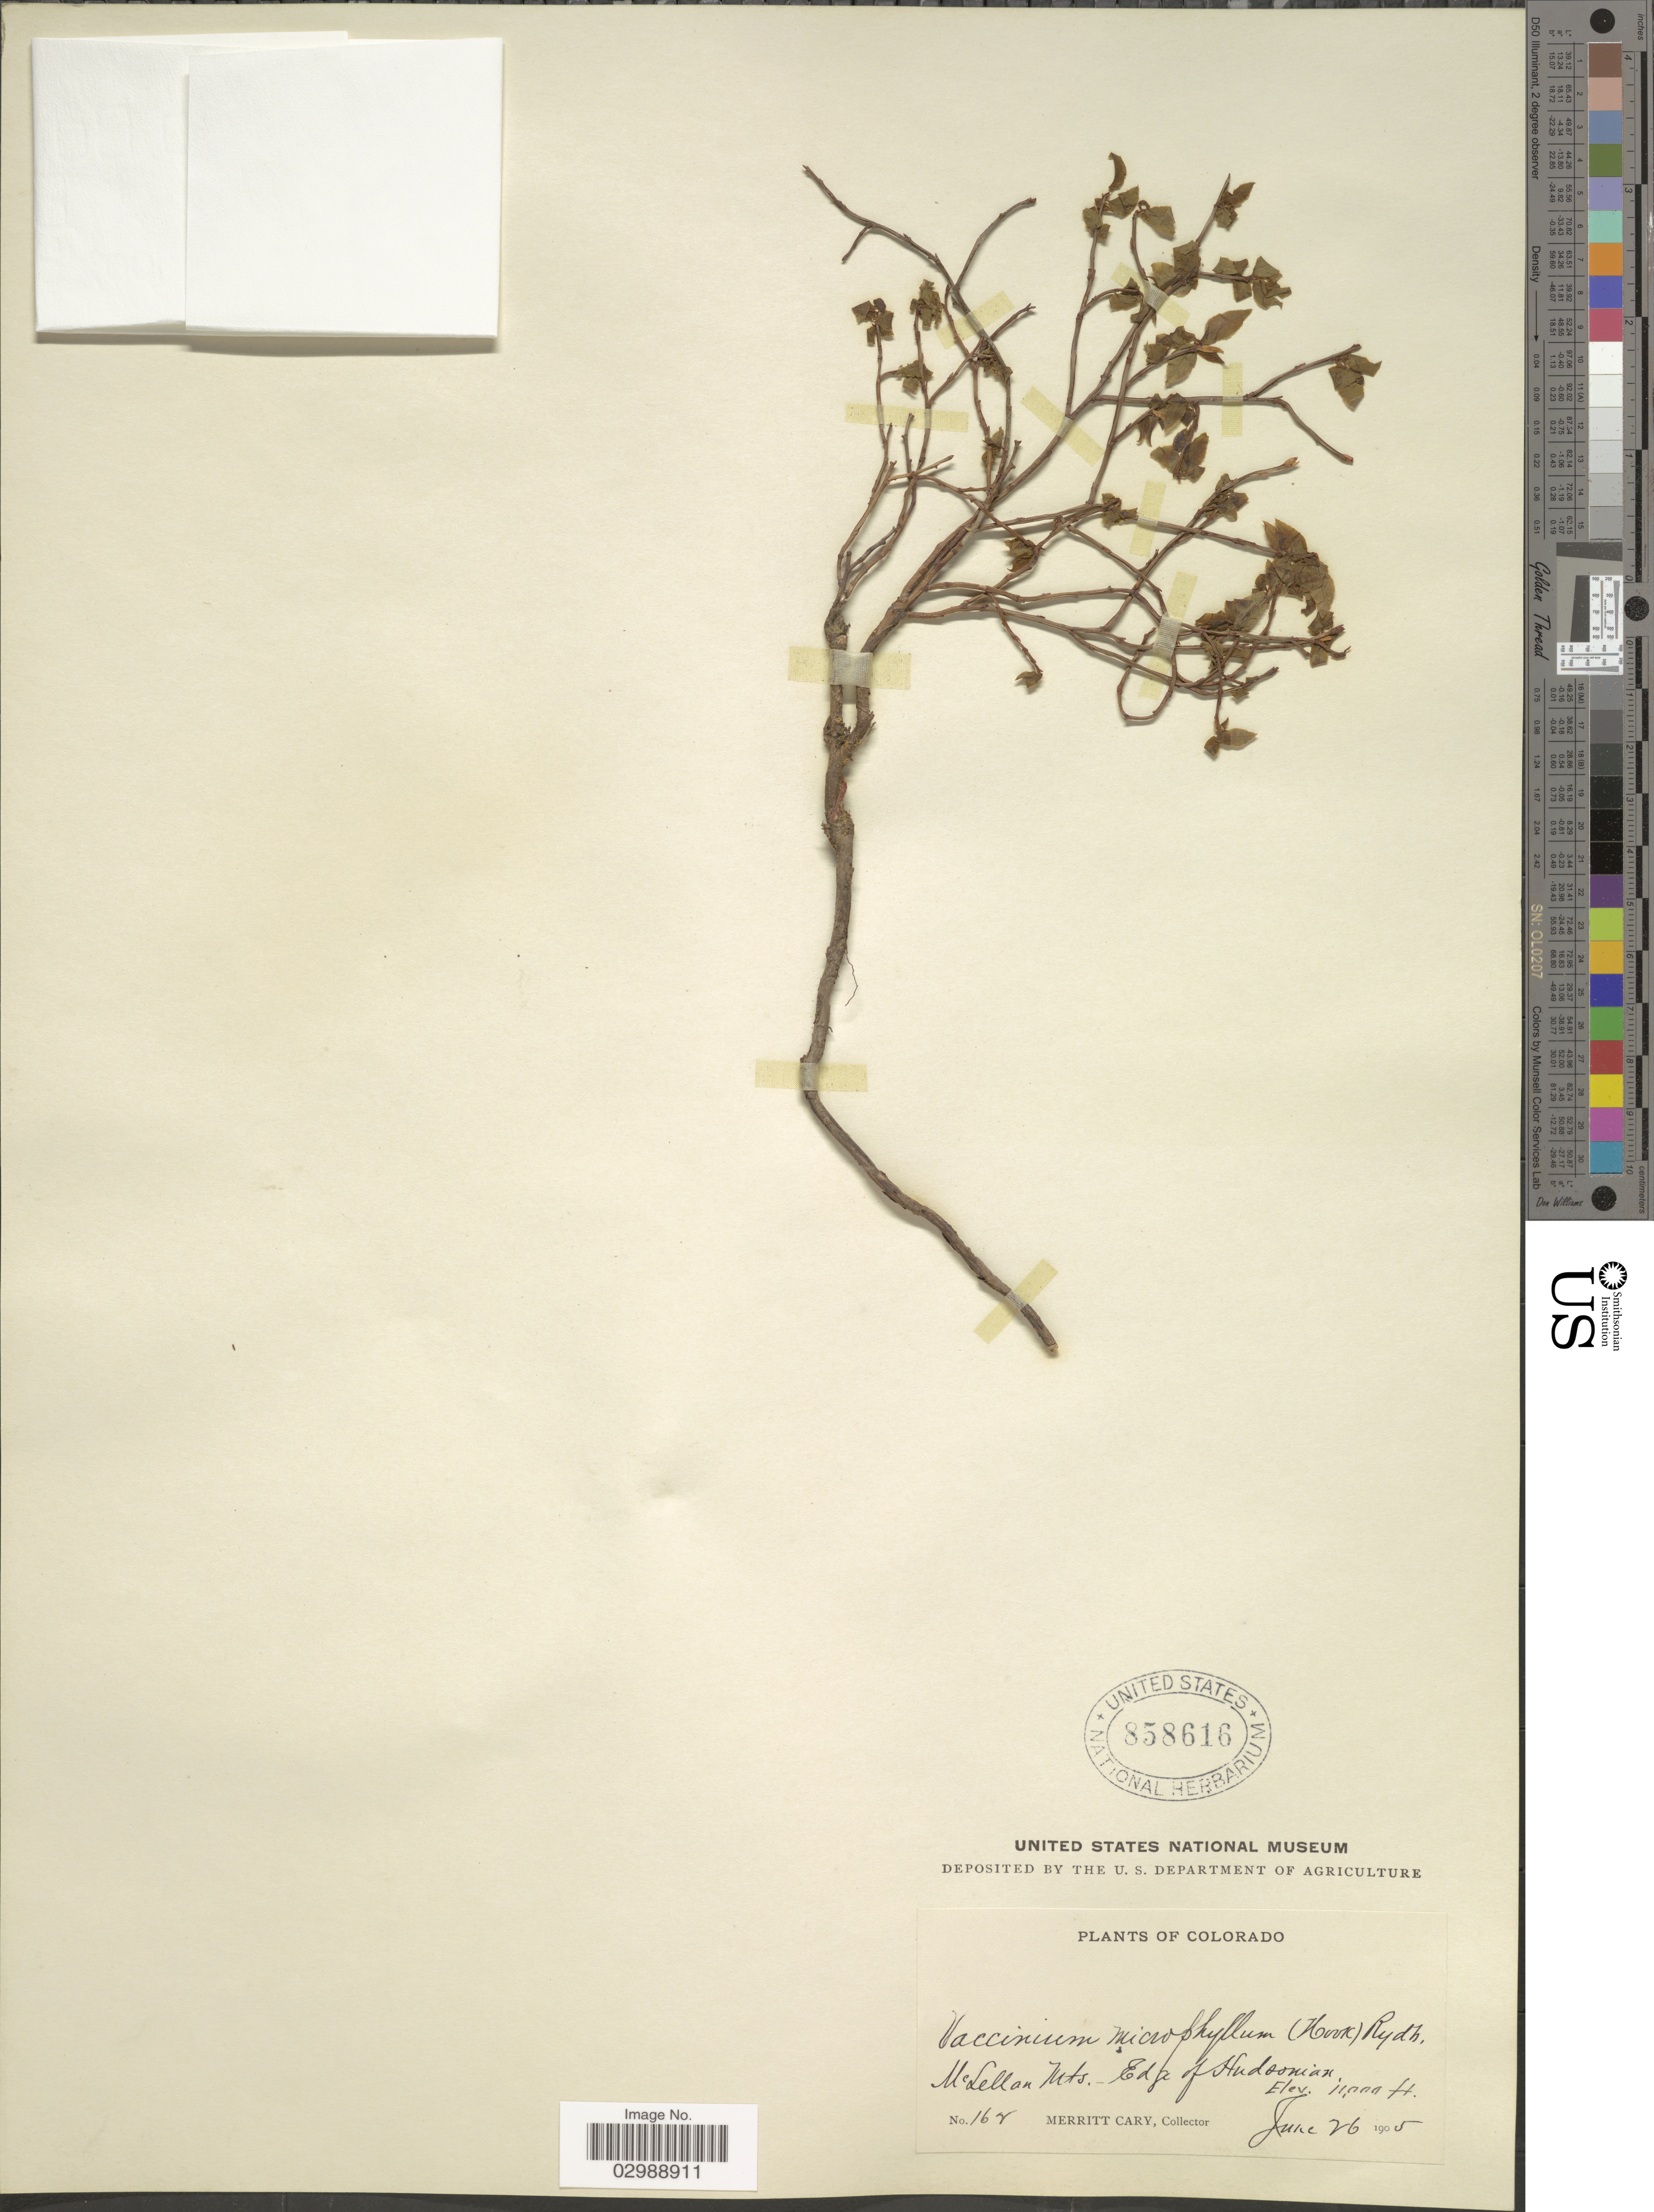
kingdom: Plantae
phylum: Tracheophyta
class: Magnoliopsida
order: Ericales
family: Ericaceae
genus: Vaccinium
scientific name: Vaccinium oreophilum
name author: Rydb.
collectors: M. Cary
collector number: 164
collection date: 1905-06-26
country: United States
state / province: Colorado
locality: McLellan Mts. Edge of Hudsonian.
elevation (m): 3353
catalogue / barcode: US 858616